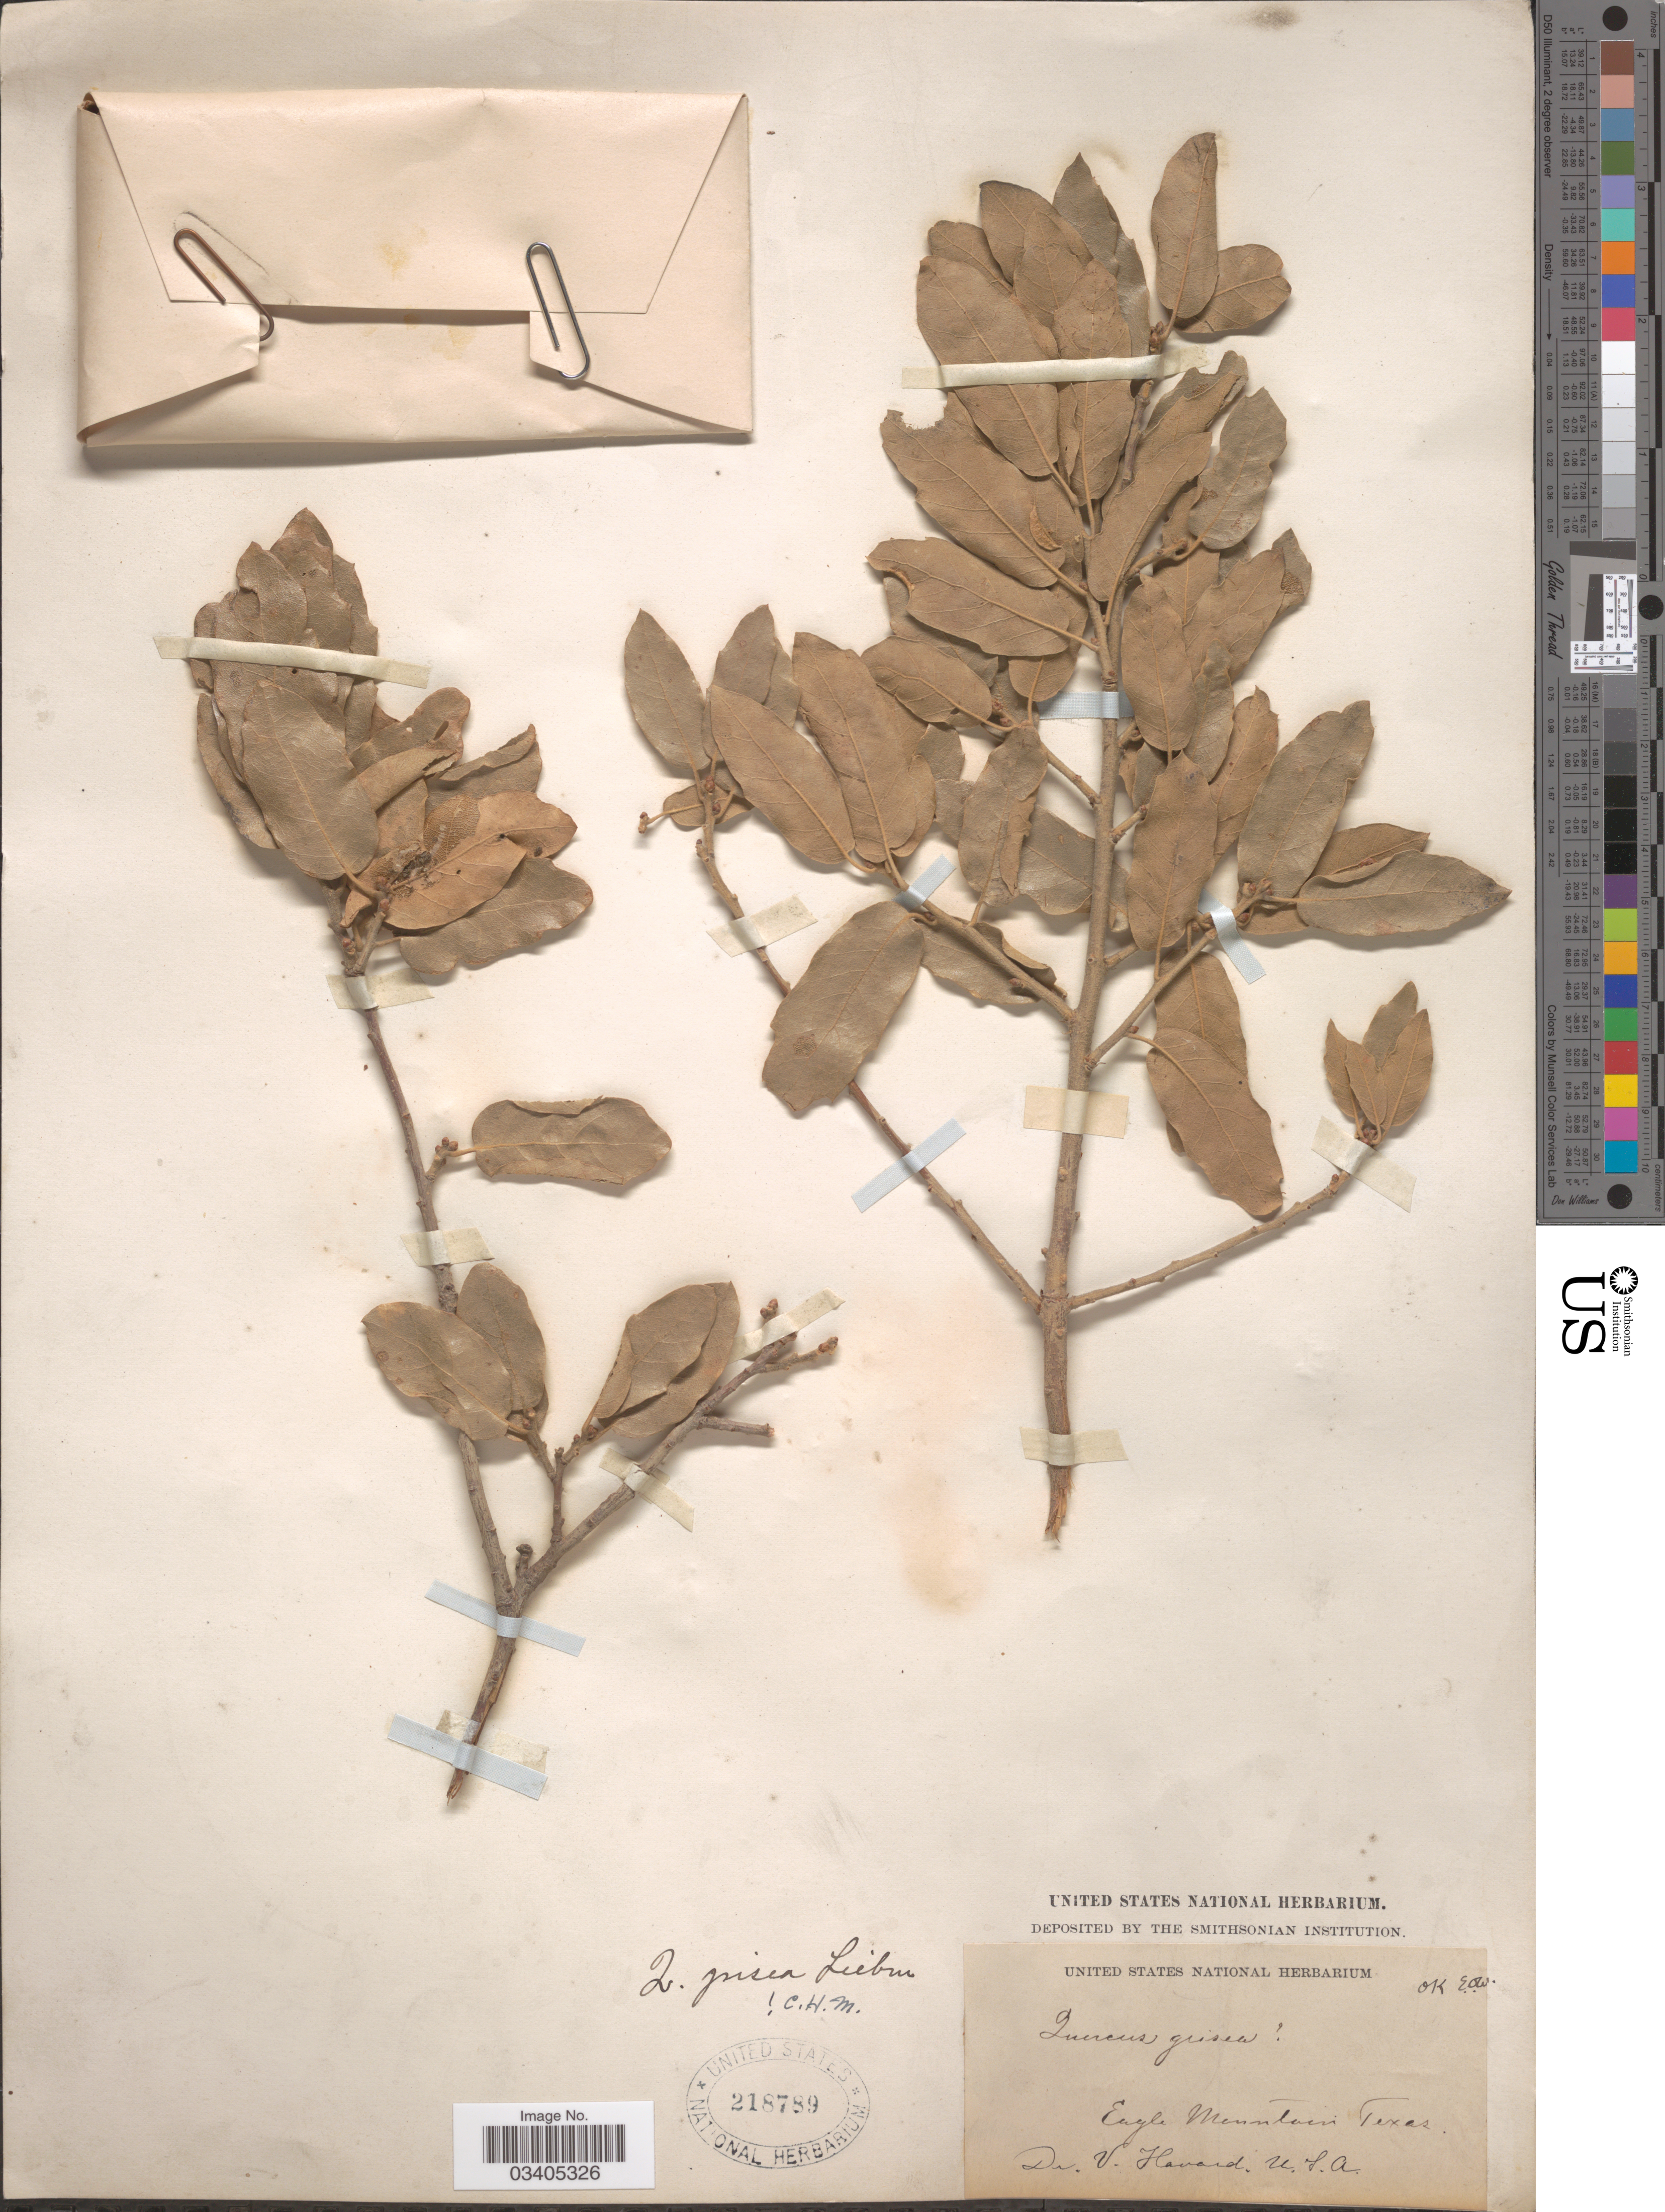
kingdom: Plantae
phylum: Tracheophyta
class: Magnoliopsida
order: Fagales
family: Fagaceae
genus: Quercus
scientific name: Quercus grisea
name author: Liebm.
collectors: V. Havard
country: United States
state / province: Texas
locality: Eagle Mountain.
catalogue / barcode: US 218789